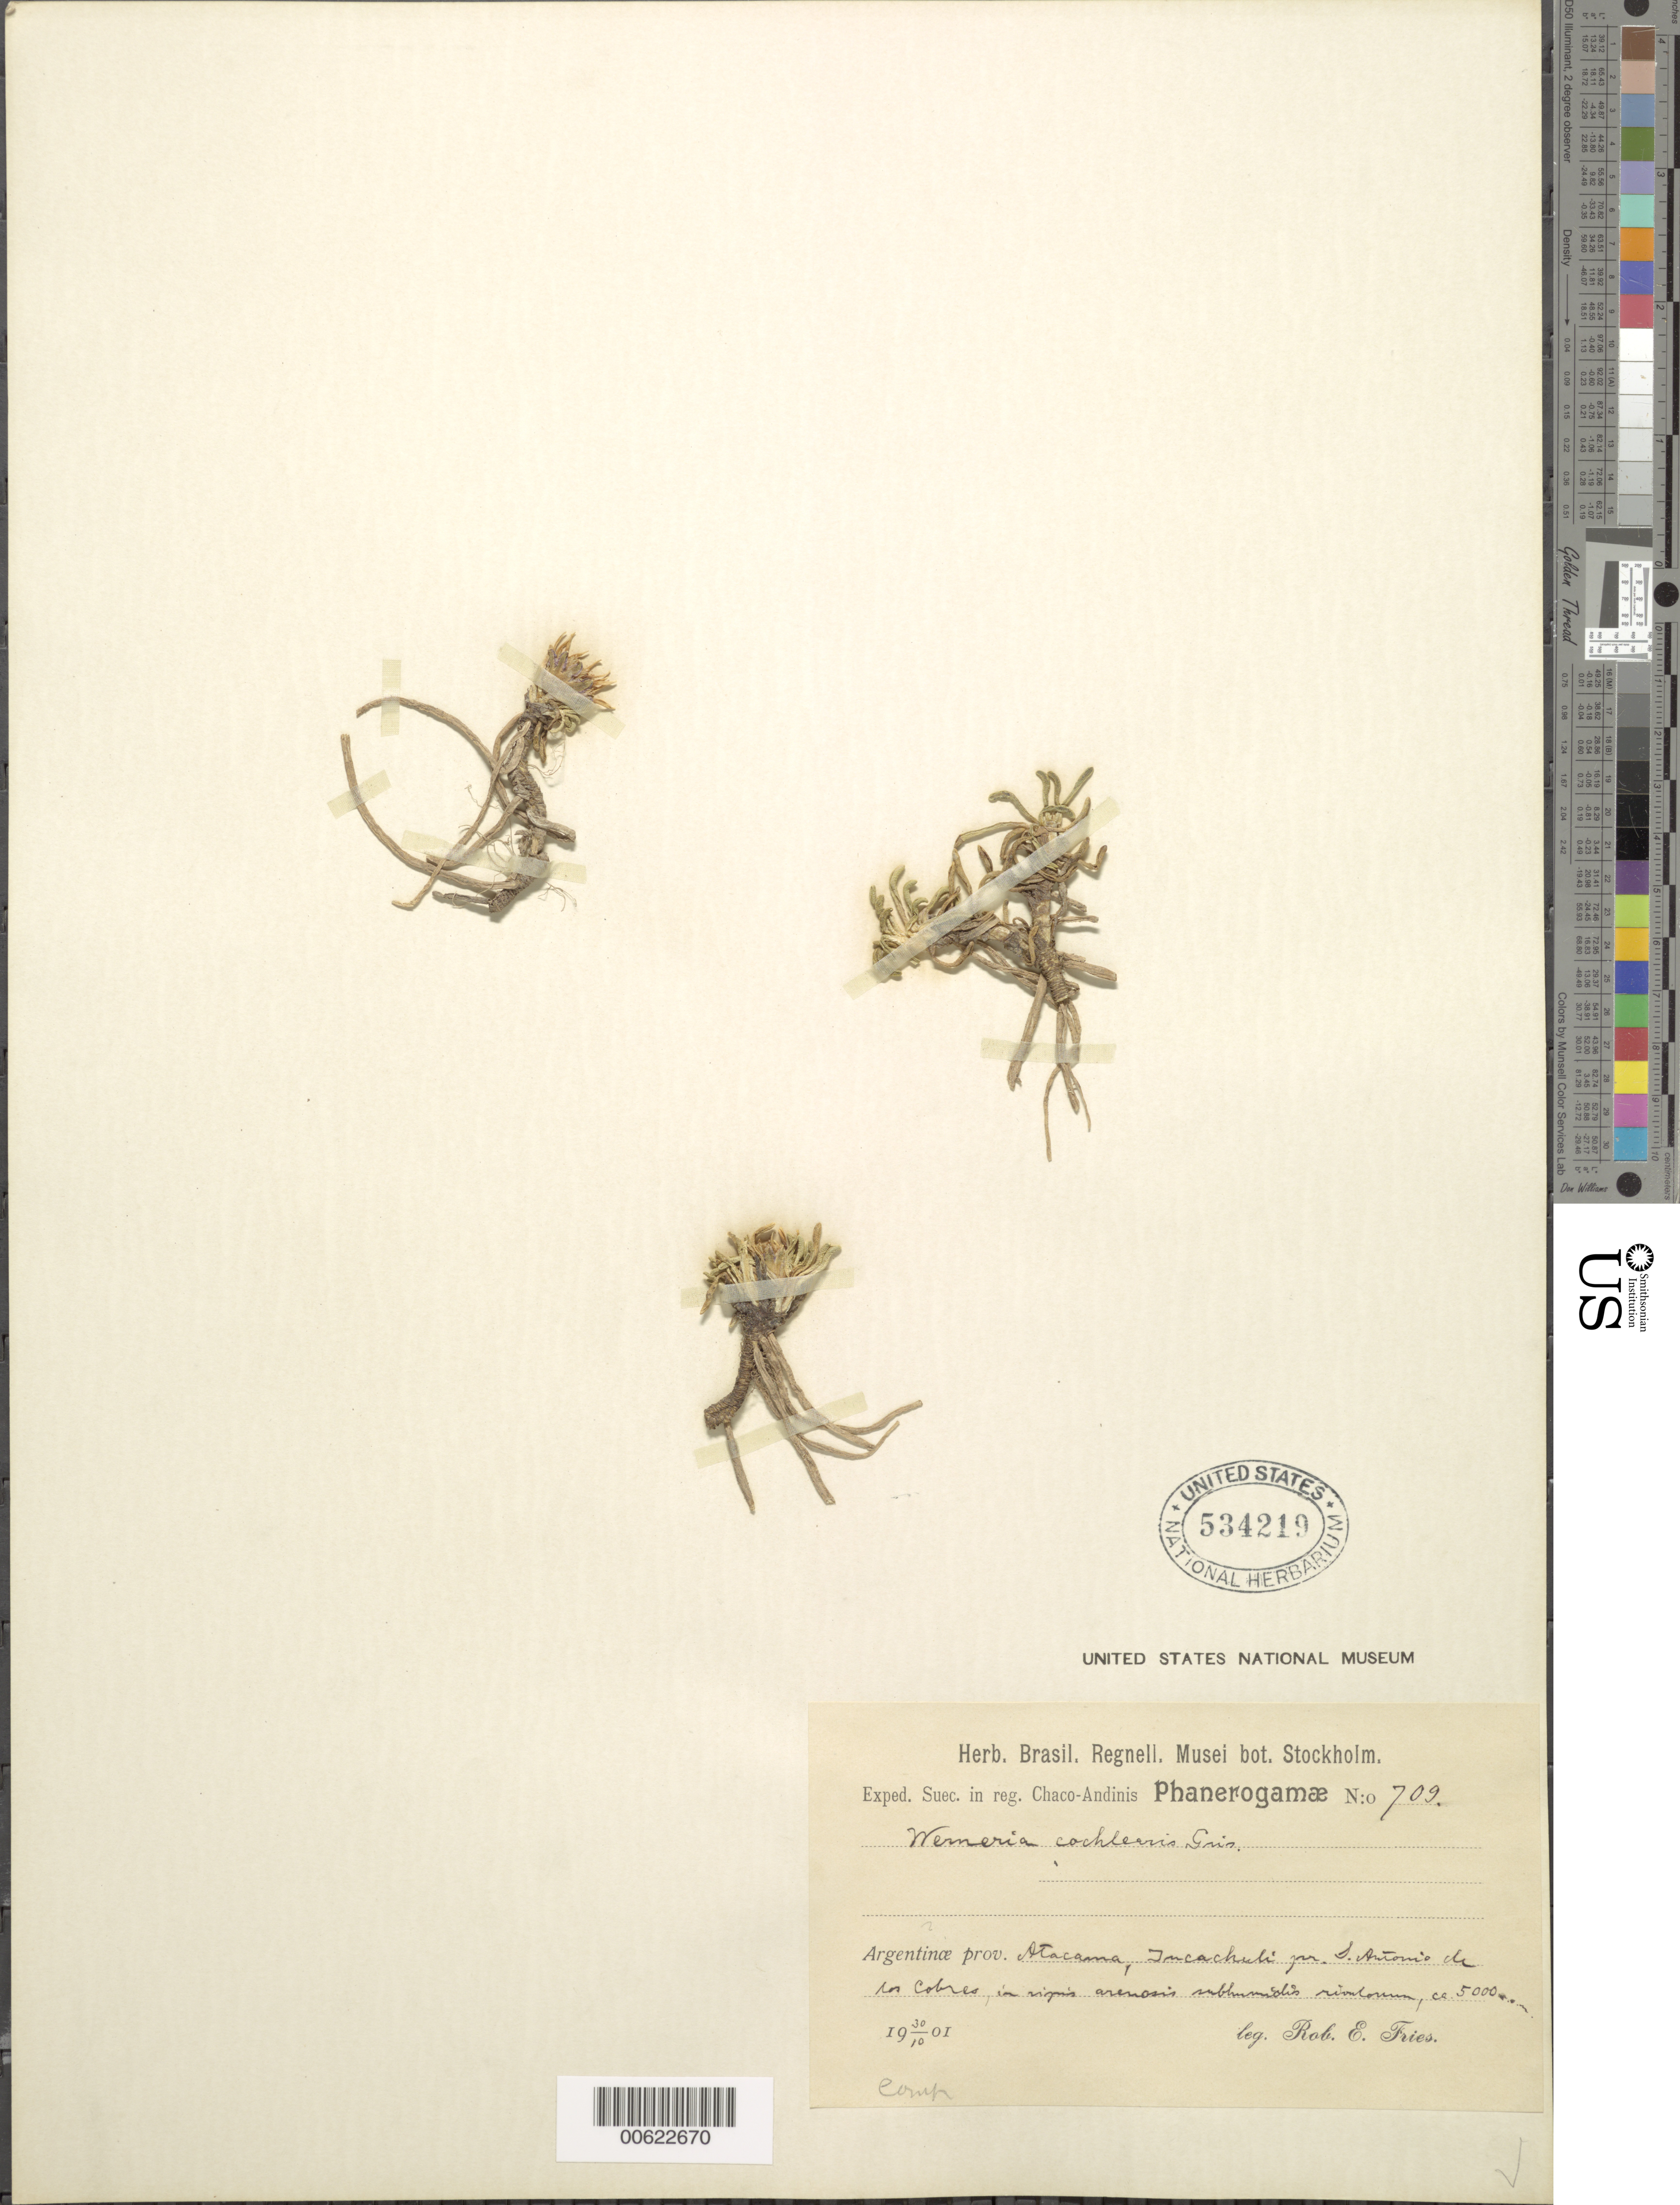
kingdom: Plantae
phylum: Tracheophyta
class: Magnoliopsida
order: Asterales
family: Asteraceae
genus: Werneria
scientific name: Werneria cochlearis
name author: Griseb.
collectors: R. E. Fries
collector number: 709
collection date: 1901-10-30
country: Argentina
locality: Incachuli pr. San Antonio de los Cobres; in rigra arenosa subhumidia rivuli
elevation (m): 50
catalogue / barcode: US 534219